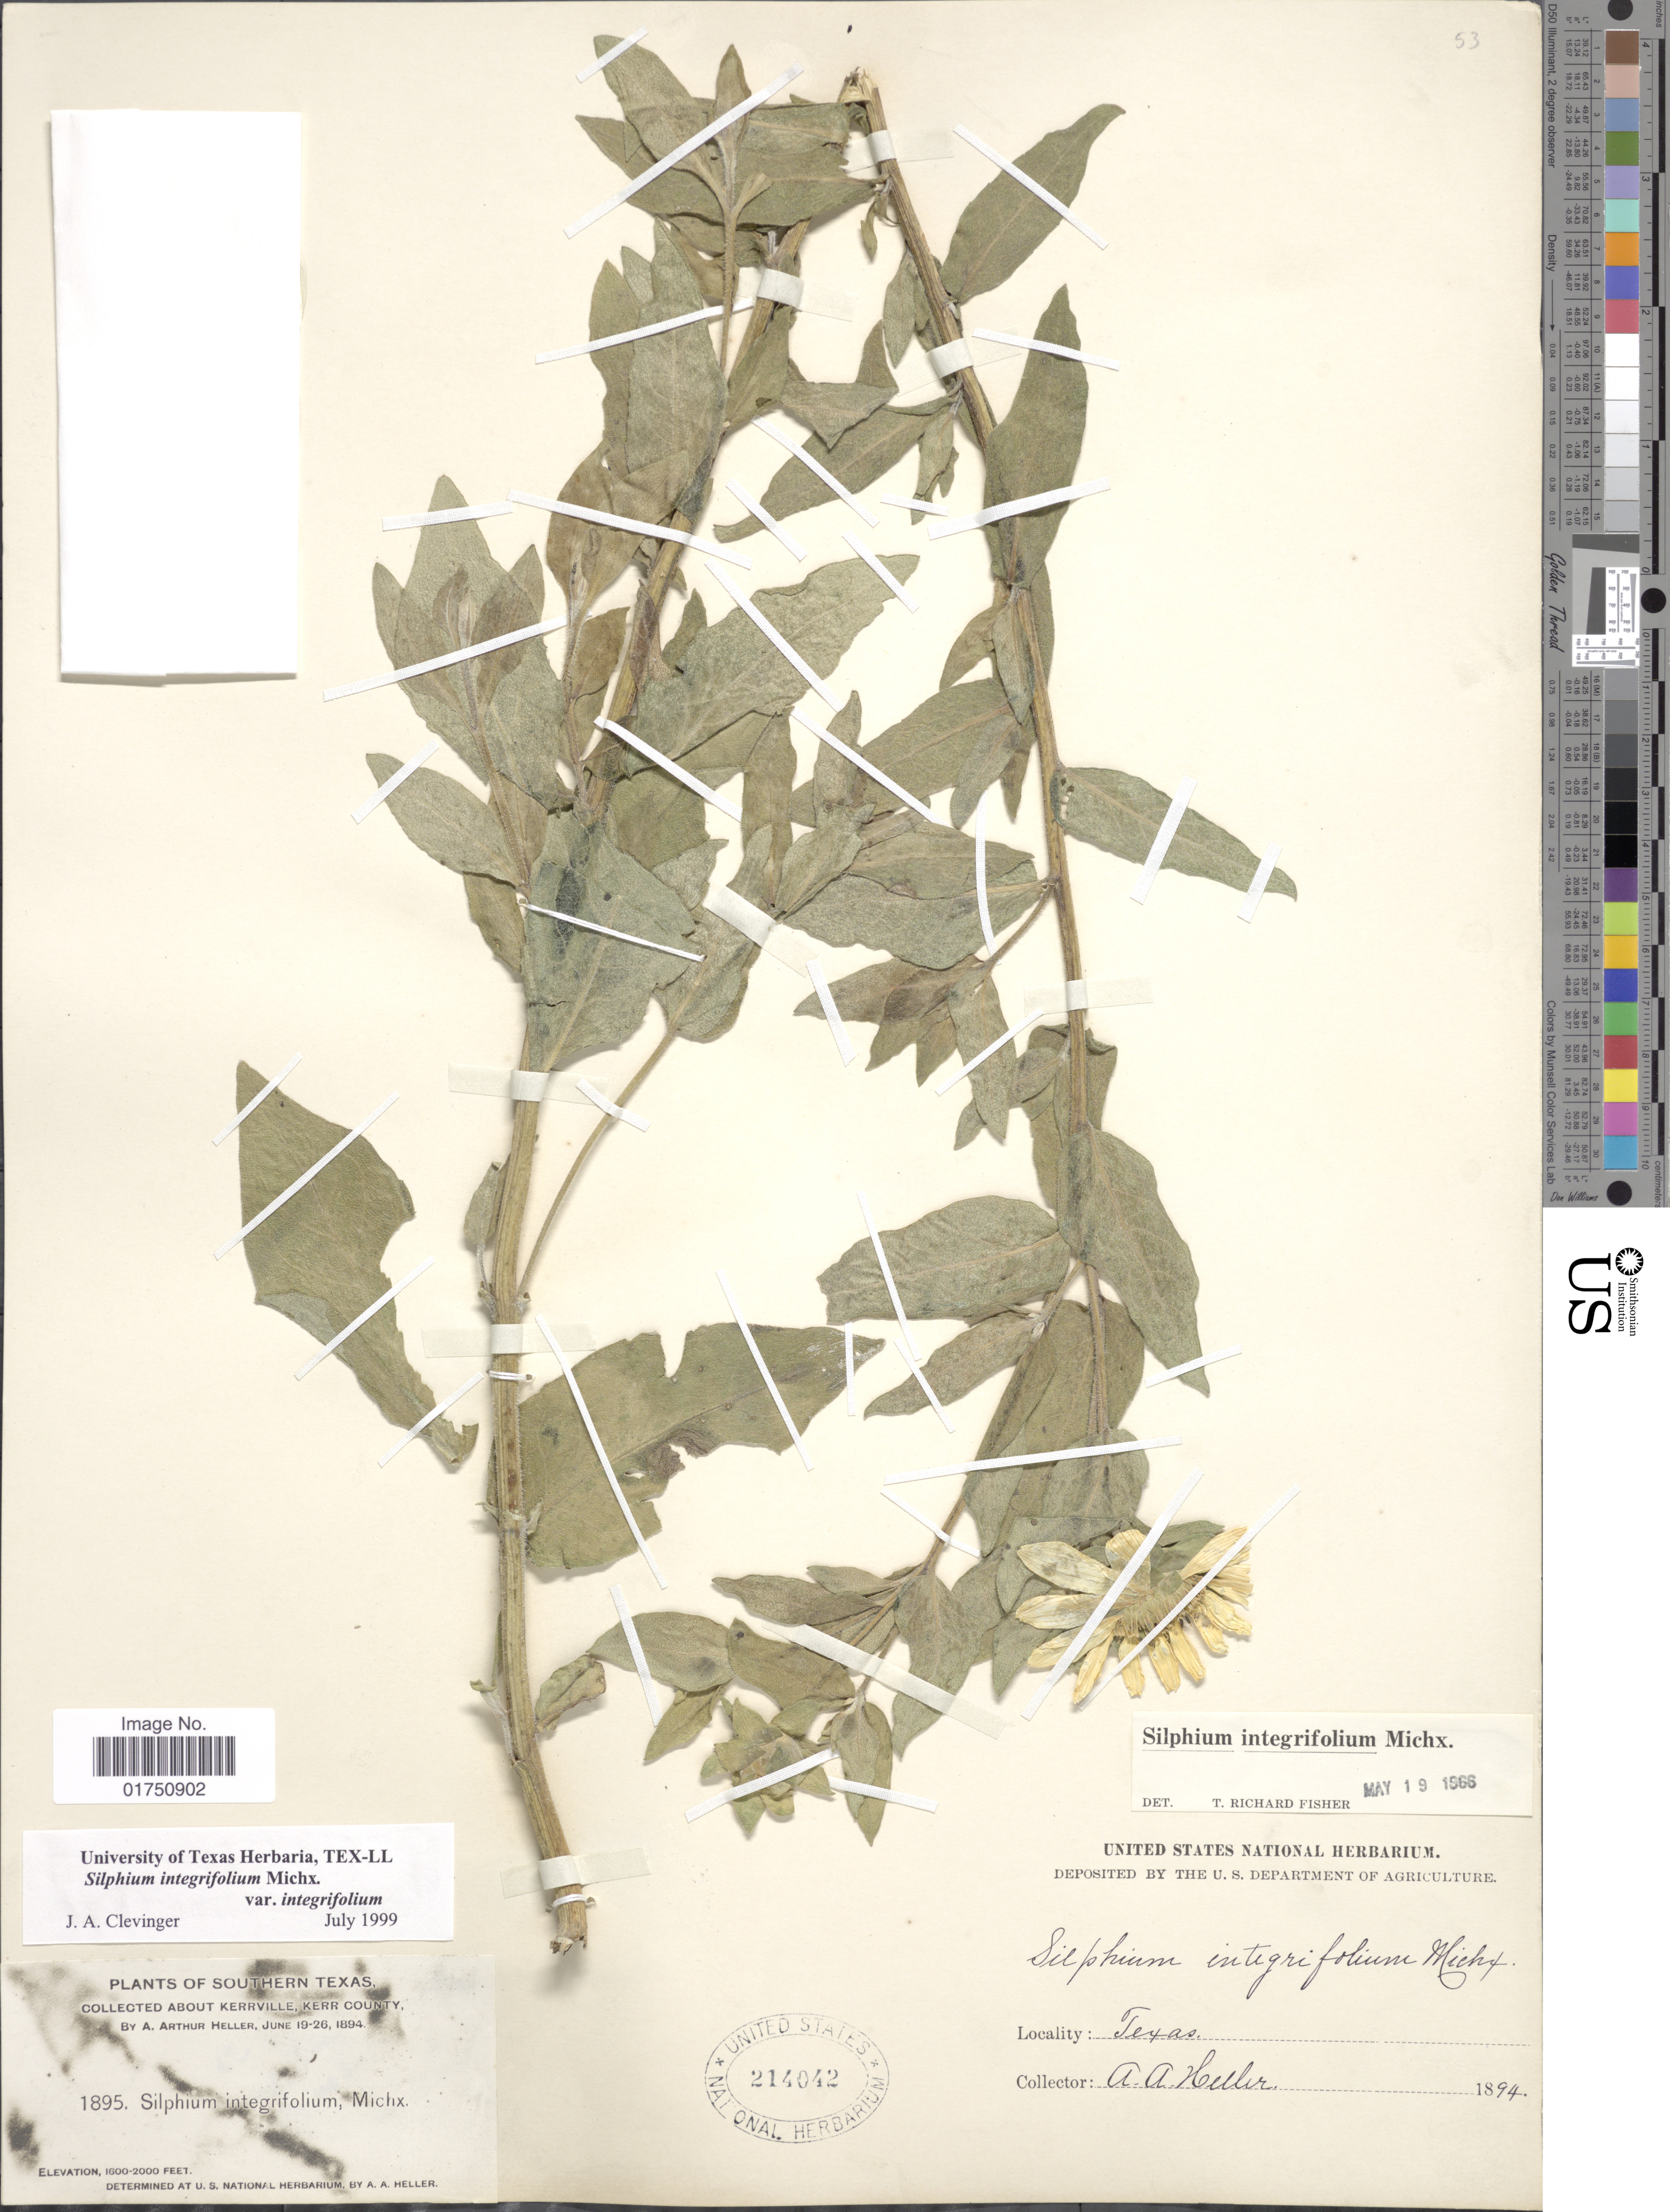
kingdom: Plantae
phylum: Tracheophyta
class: Magnoliopsida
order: Asterales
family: Asteraceae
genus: Silphium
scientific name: Silphium integrifolium var. integrifolium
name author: Michx.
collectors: A. A. Heller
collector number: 1895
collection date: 1894-06-19/1894-06-26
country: United States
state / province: Texas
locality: Southern Texas. About Kerrville, Kerr County.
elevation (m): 488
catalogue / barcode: US 214042